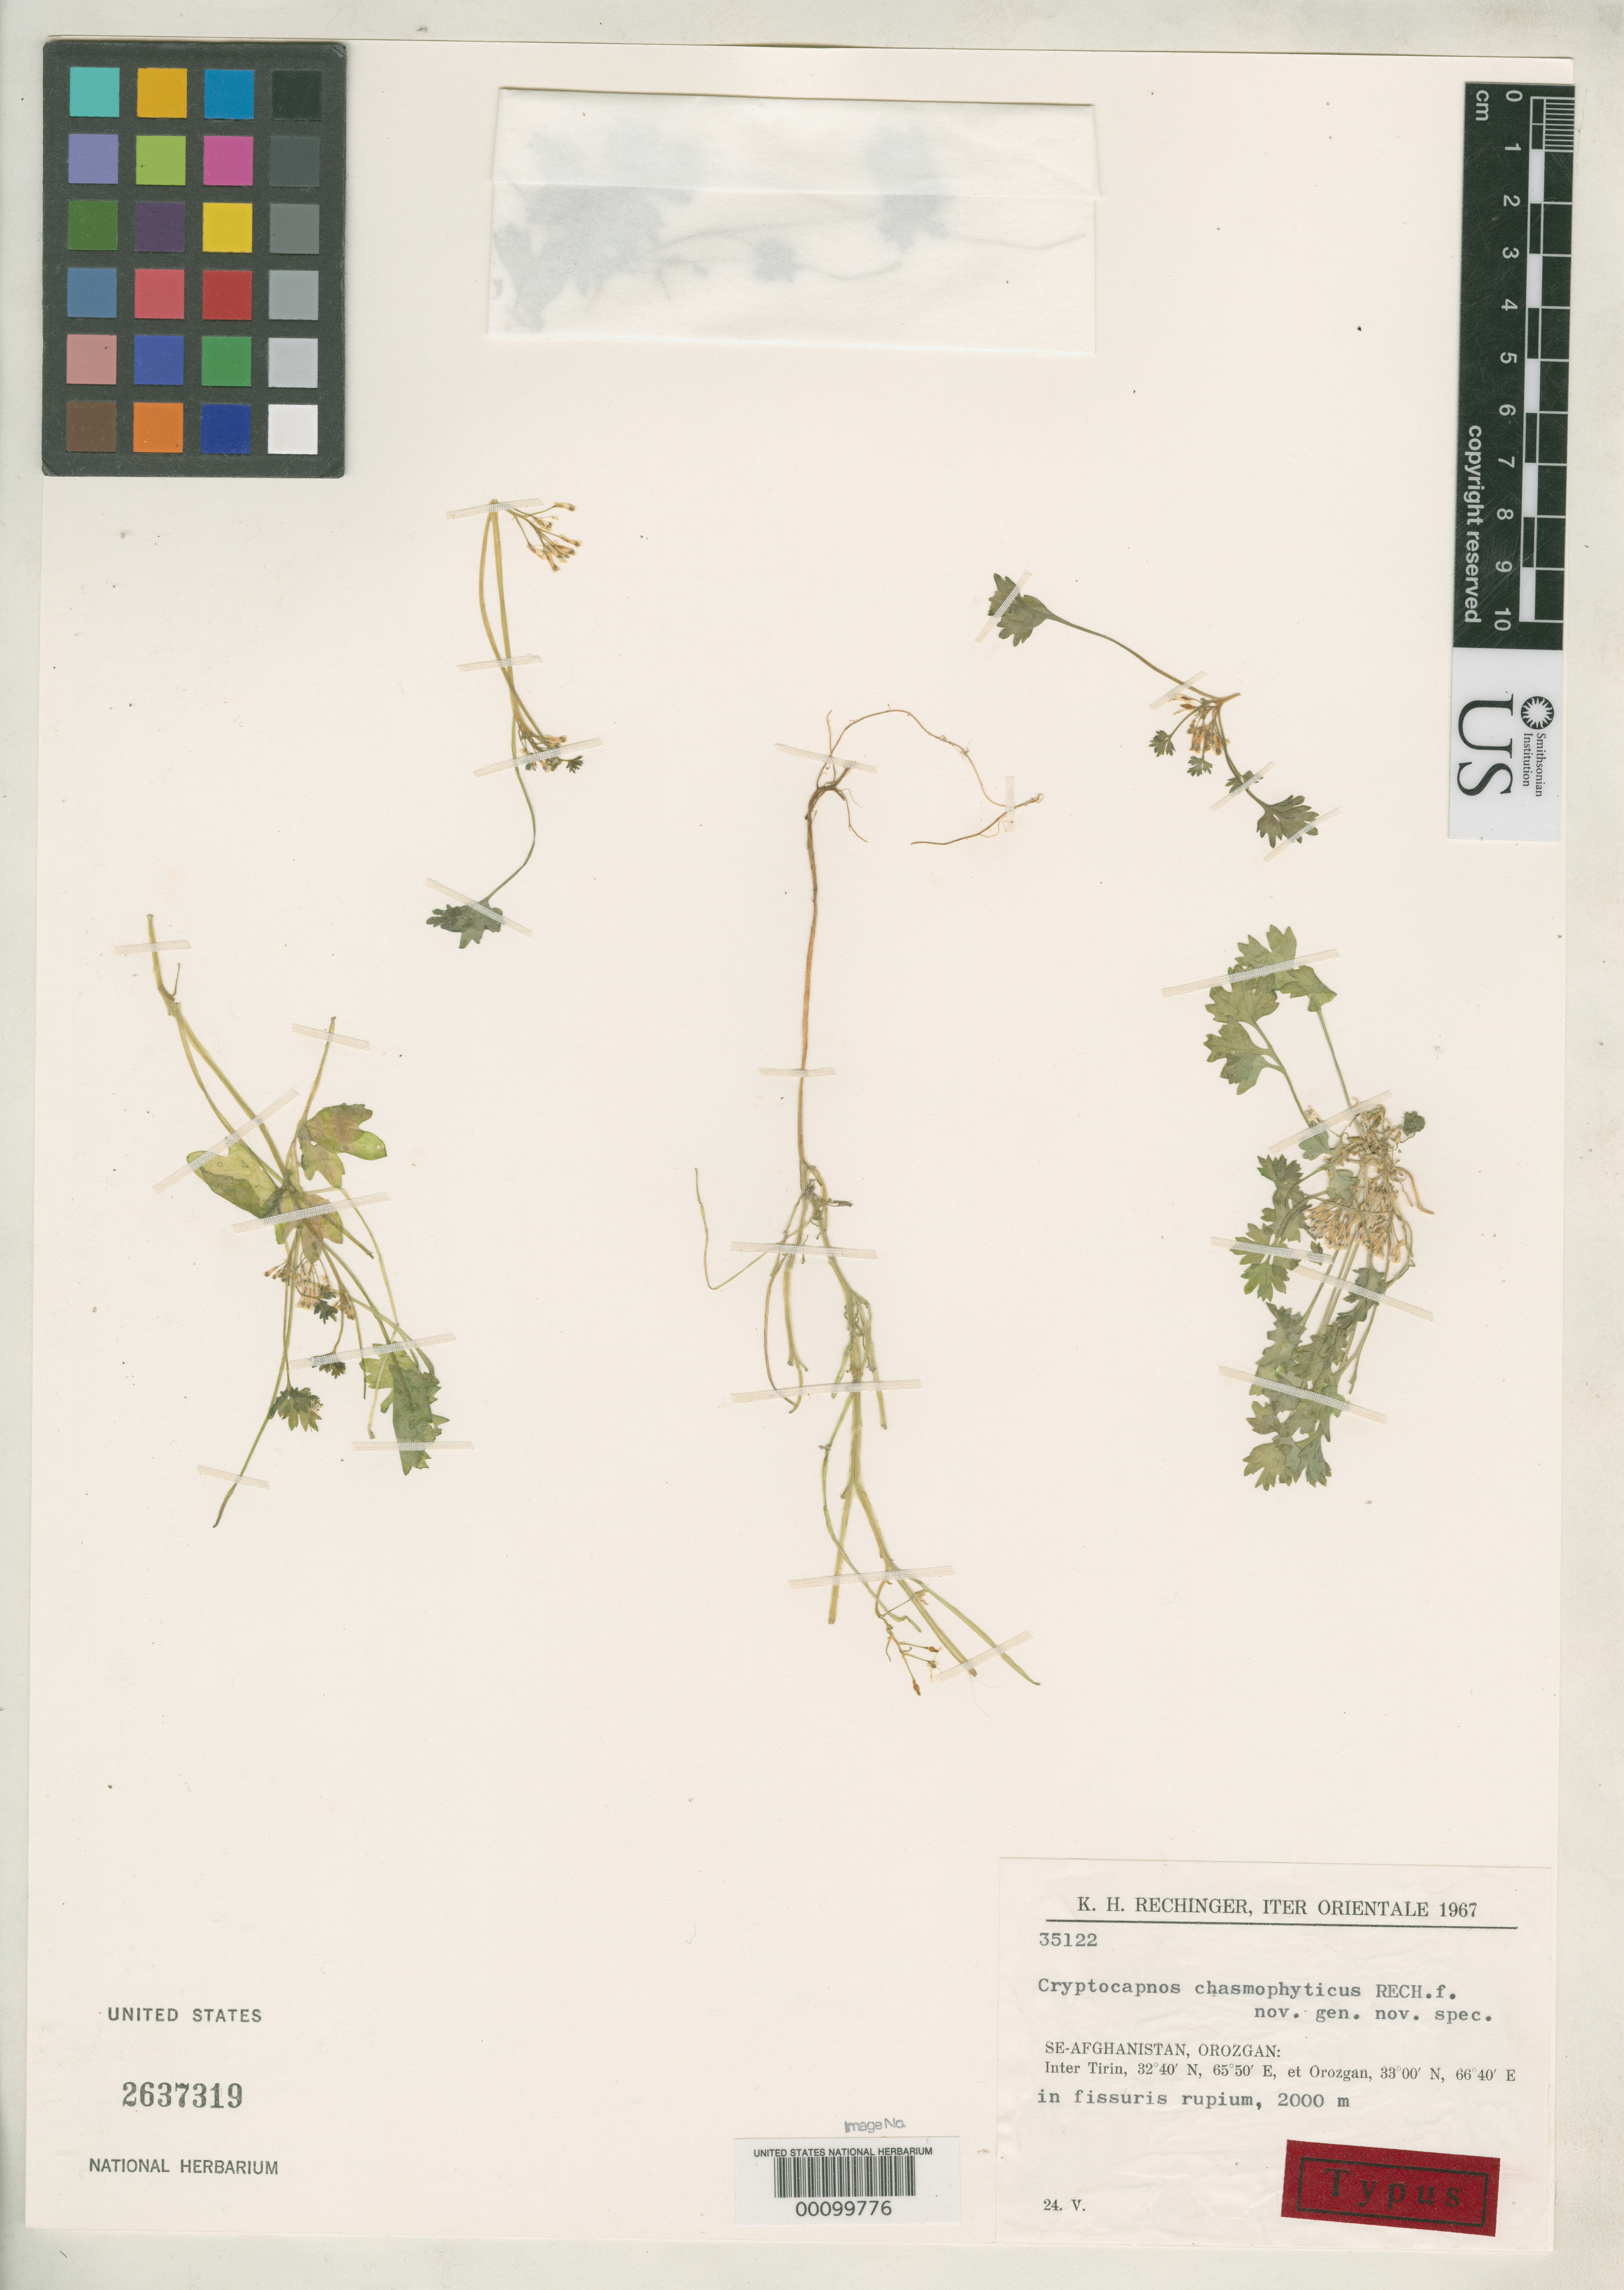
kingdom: Plantae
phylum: Tracheophyta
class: Magnoliopsida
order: Ranunculales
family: Papaveraceae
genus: Cryptocapnos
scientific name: Cryptocapnos chasmophyticus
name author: Rech. f.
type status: Type Collection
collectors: K. H. Rechinger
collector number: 35122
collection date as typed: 24 May 1967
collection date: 1967-05-24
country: Afghanistan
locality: Orozgan.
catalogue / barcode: US 2637319